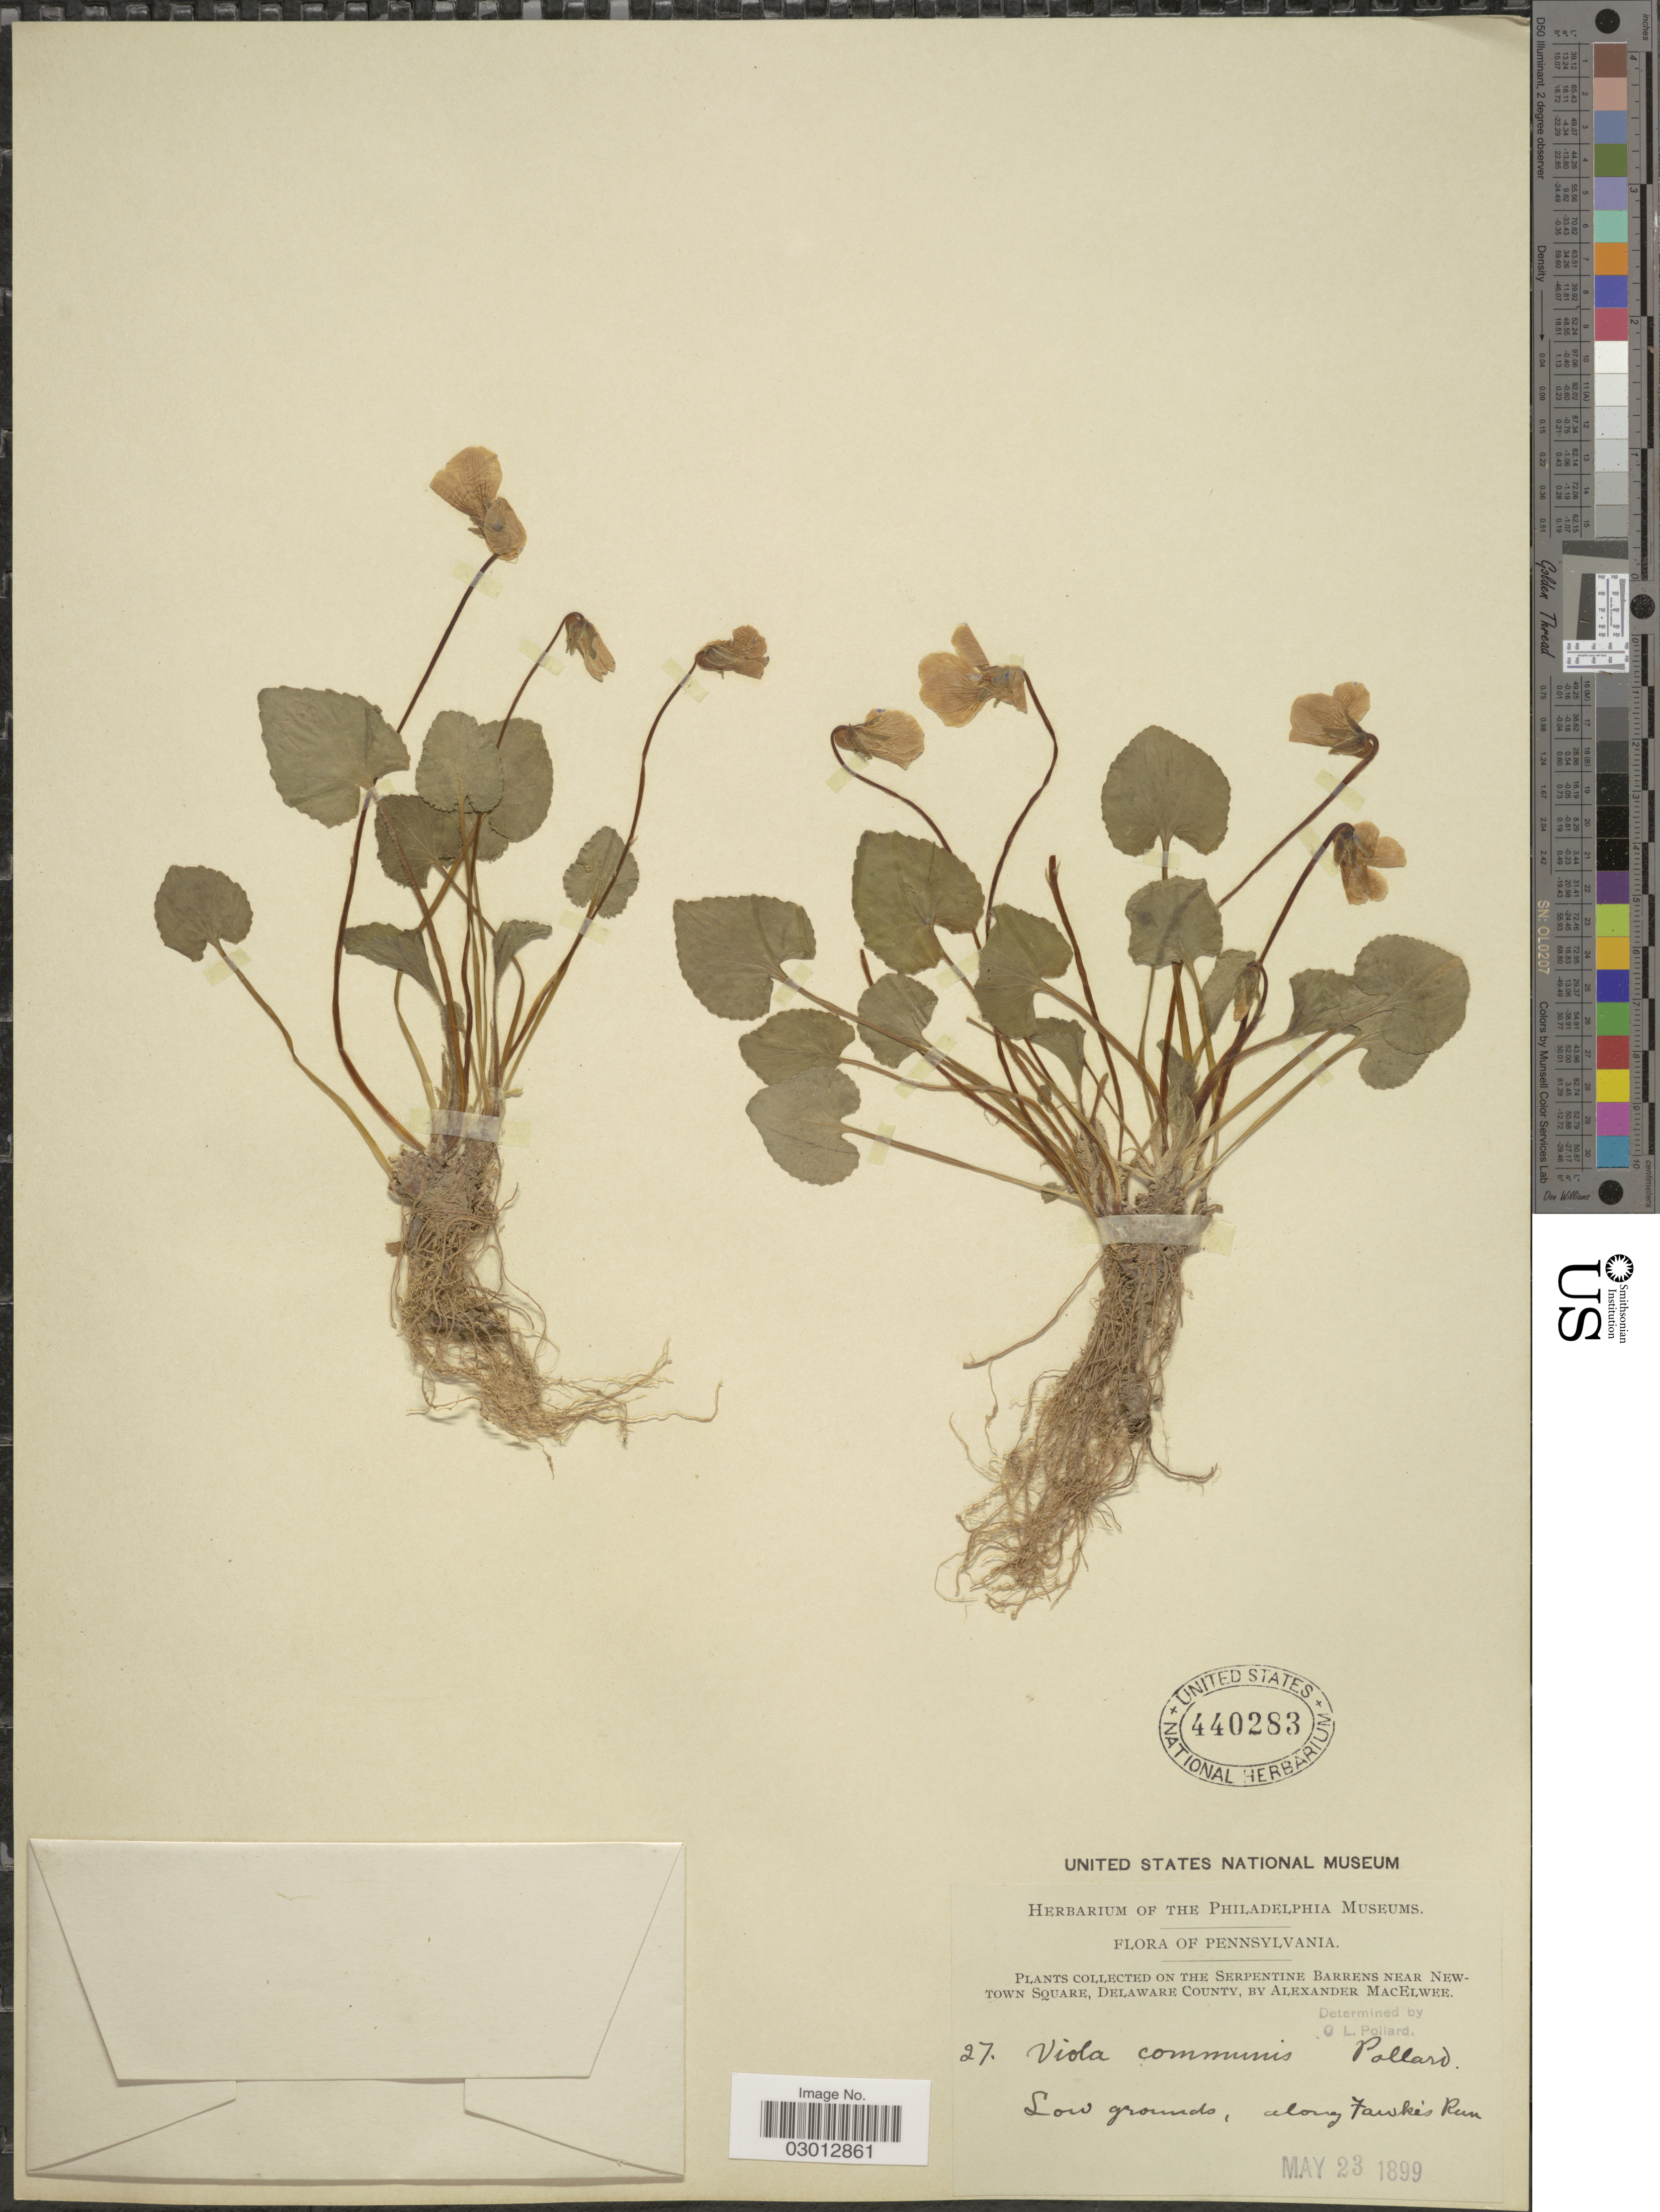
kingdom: Plantae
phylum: Tracheophyta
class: Magnoliopsida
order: Malpighiales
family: Violaceae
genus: Viola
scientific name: Viola papilionacea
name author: Pursh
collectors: A. MacElwee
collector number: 27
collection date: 1899-05-23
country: United States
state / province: Pennsylvania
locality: On the Serpentine Barrens near Newtown Square, Delaware County. Along Fawke's Run.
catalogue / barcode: US 440283